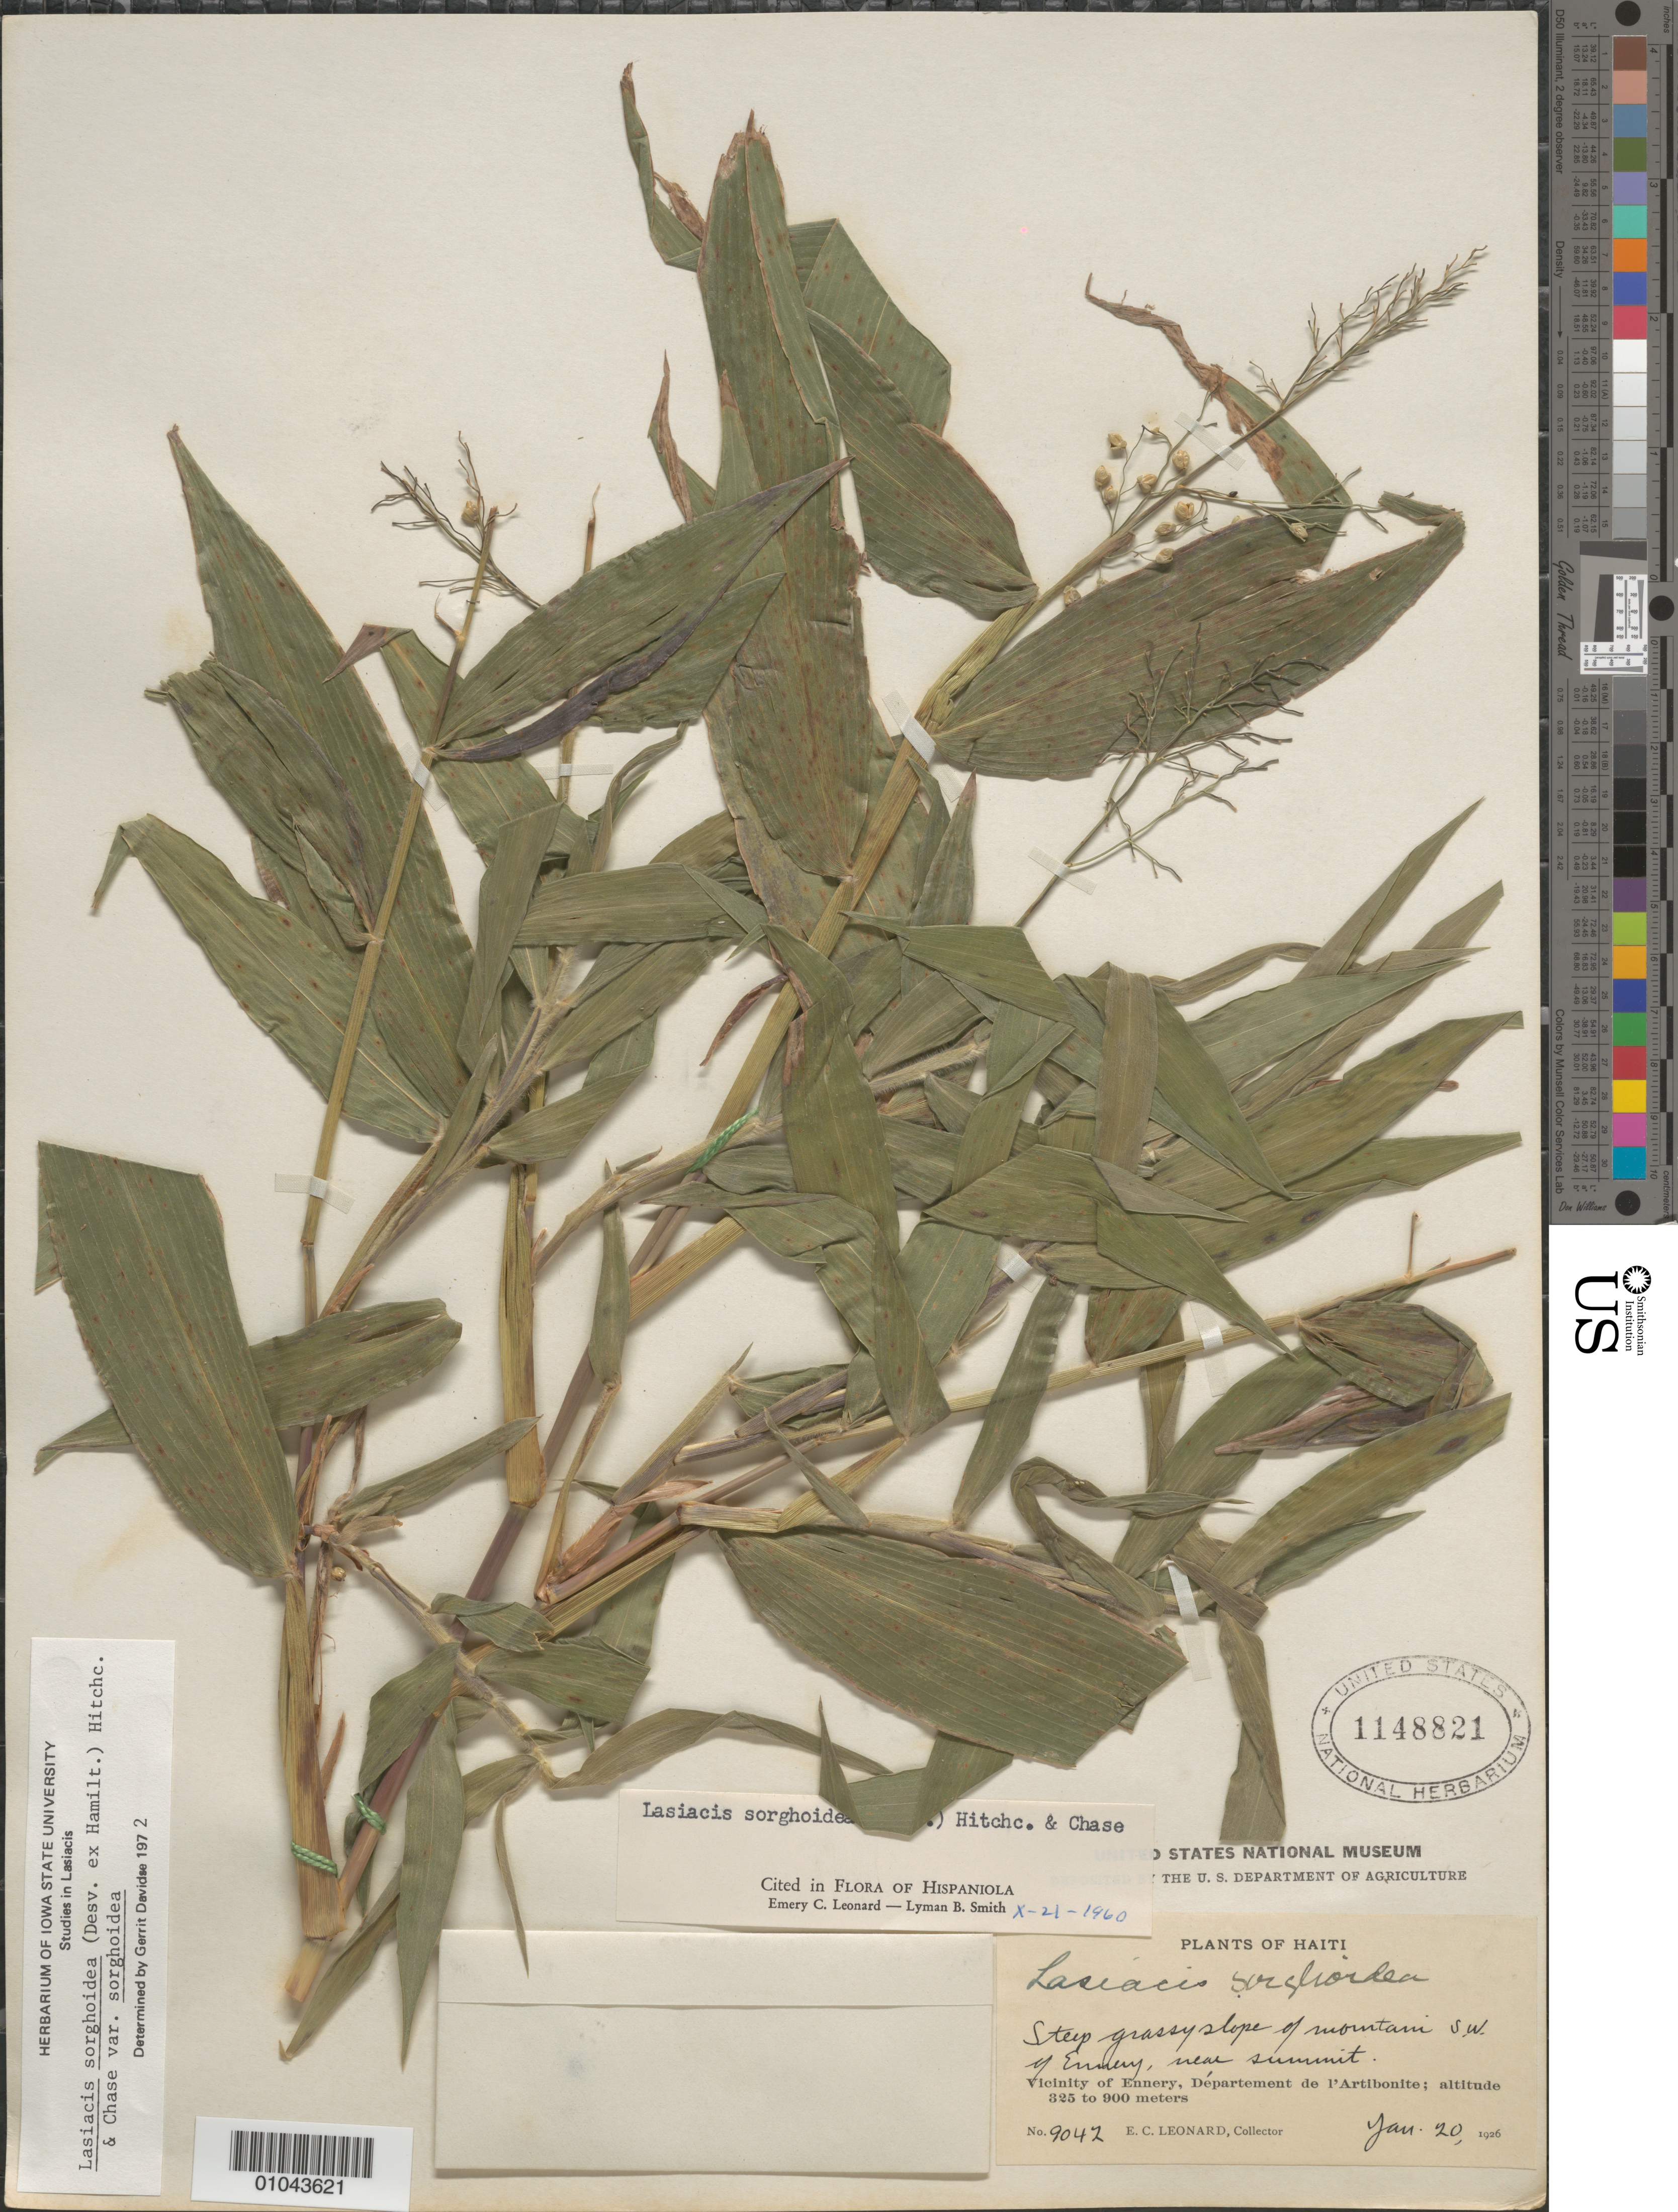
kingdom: Plantae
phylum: Tracheophyta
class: Liliopsida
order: Poales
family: Poaceae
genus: Lasiacis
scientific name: Lasiacis sorghoidea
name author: (Desv. ex Ham.) Hitchc. & Chase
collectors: E. C. Leonard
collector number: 9042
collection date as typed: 20 Jan 1926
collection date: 1926-01-20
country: Haiti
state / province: Artibonite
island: Hispaniola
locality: Vicinity of Ennery, Steep grassy slope of mountain SW of Ennery, near summit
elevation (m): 325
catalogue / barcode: US 1148821